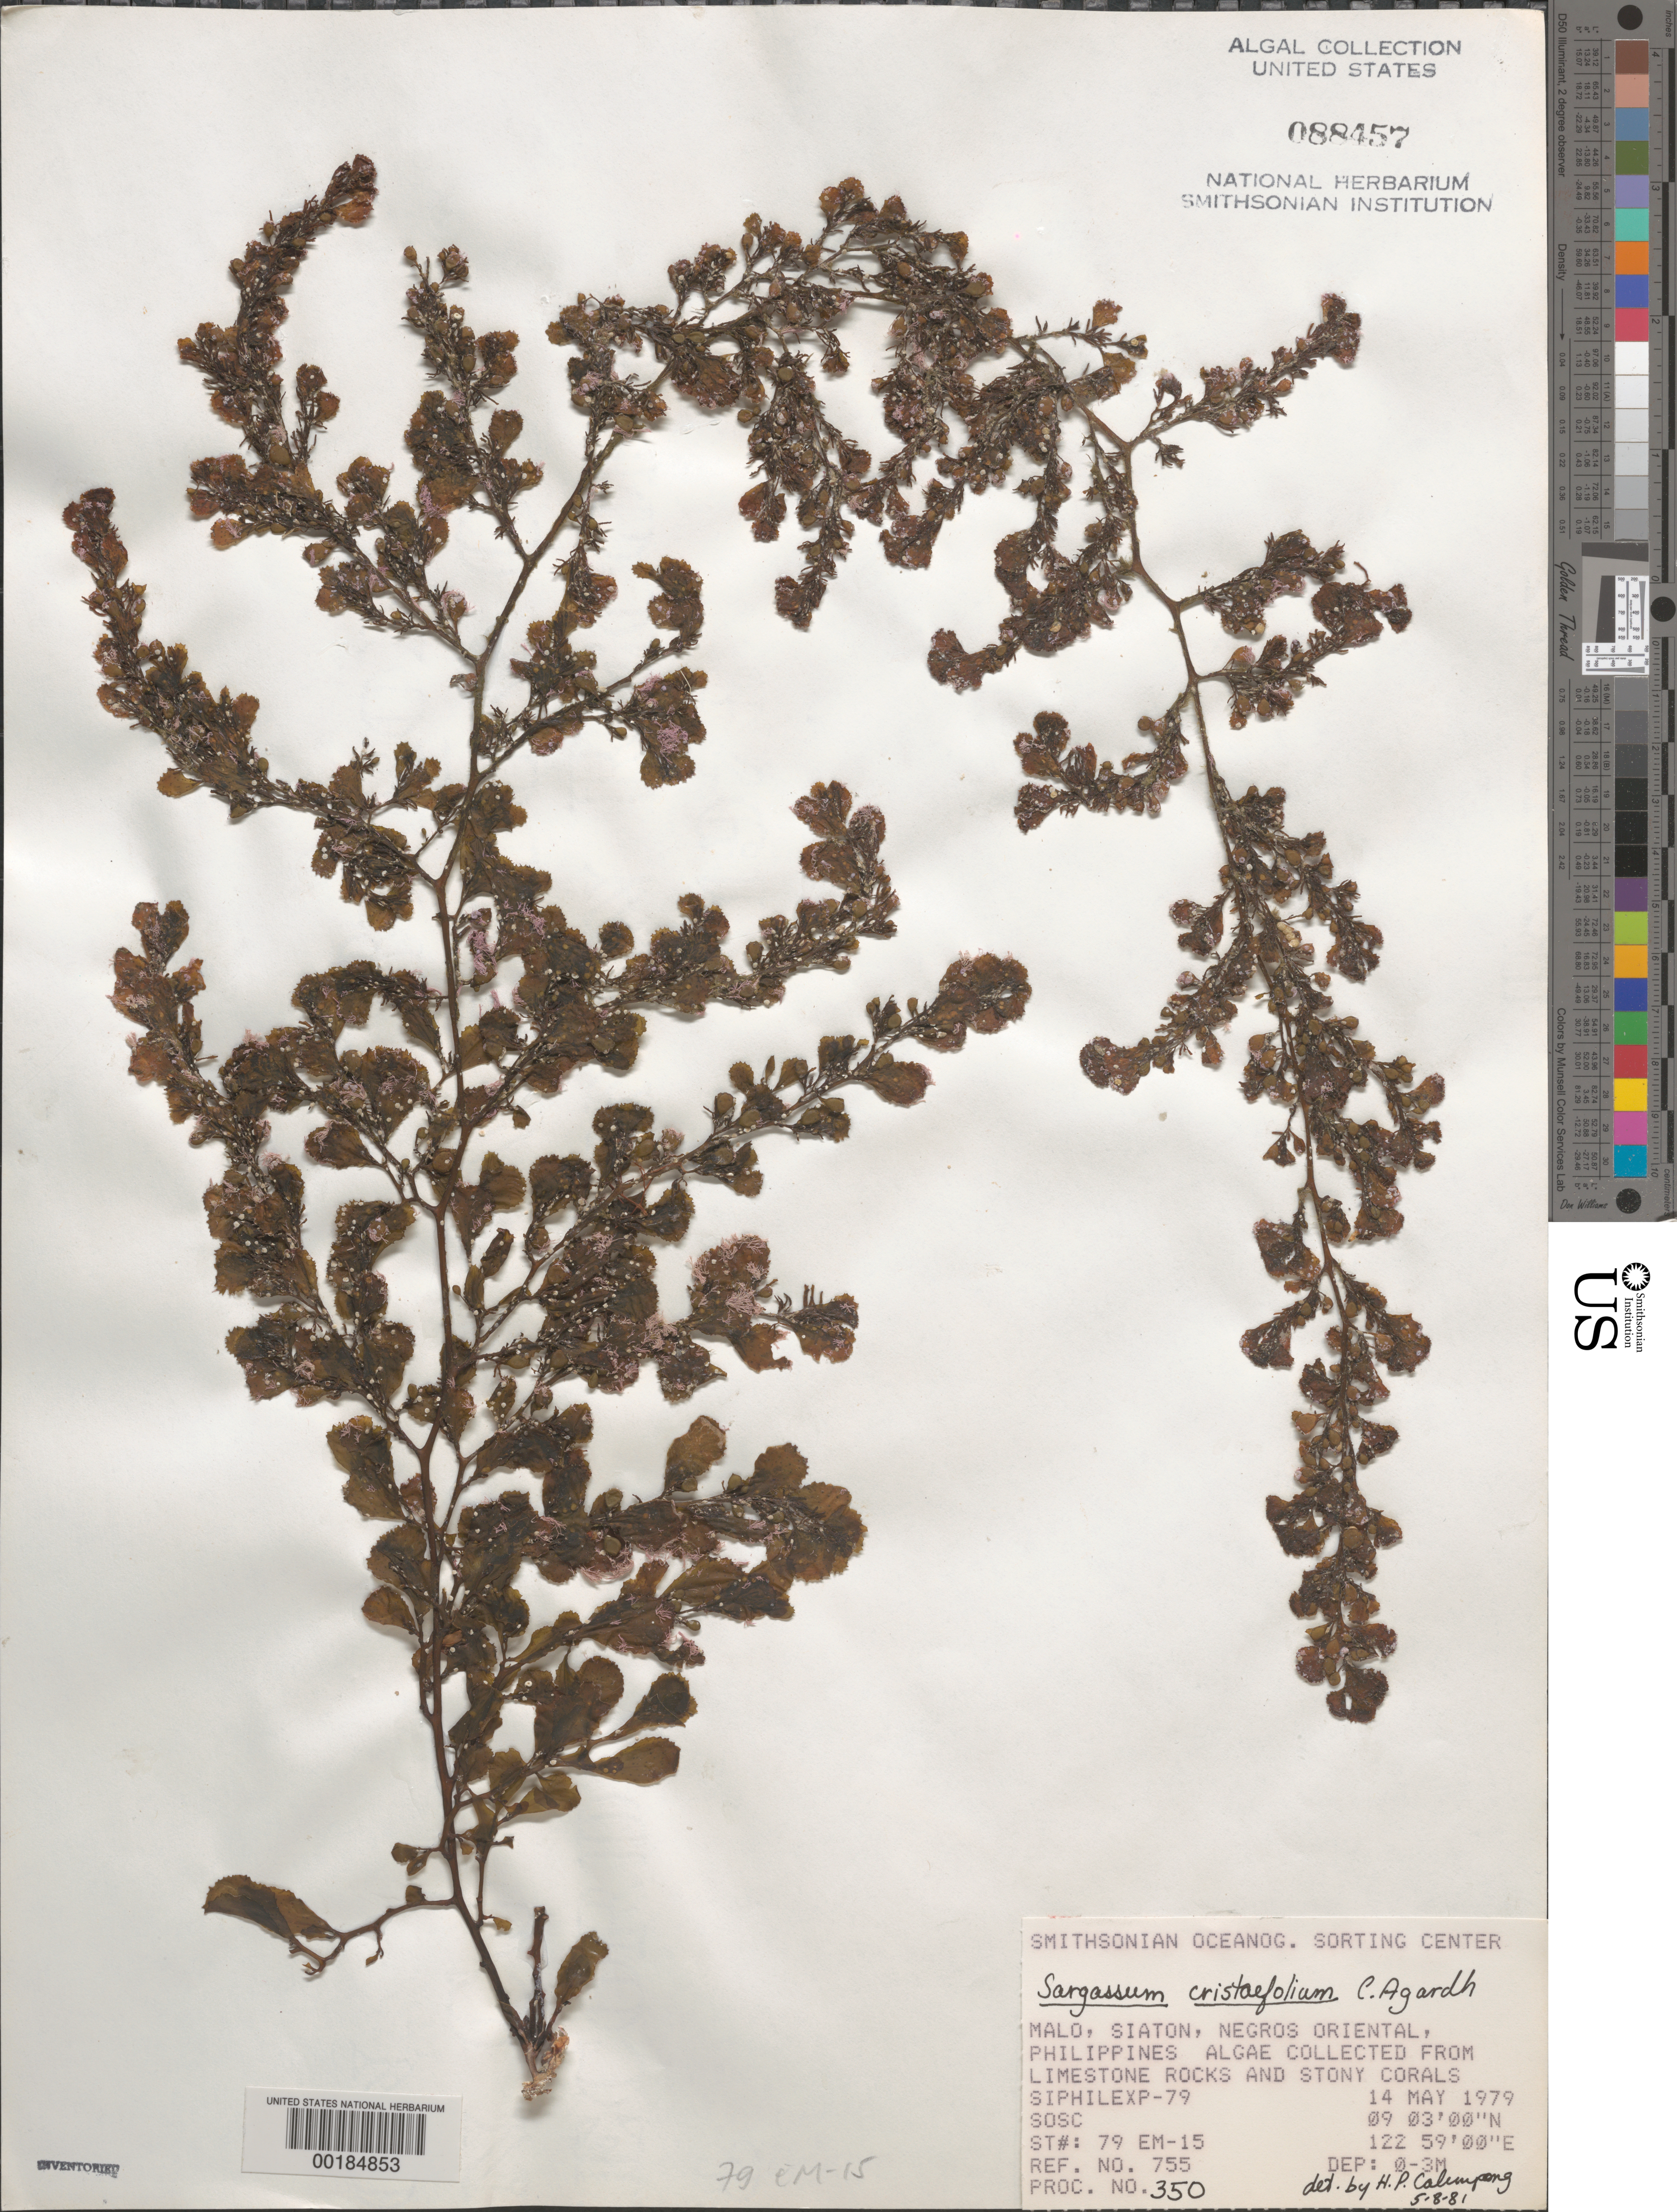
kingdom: Chromista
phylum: Ochrophyta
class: Phaeophyceae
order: Fucales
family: Sargassaceae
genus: Sargassum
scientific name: Sargassum ilicifolium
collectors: SOSC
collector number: Station 79 EM-15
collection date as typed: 14 May 1979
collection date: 1979-05-14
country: Philippines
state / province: Central Visayas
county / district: Negros Oriental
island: Negros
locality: Malo, Siaton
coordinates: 09 03'00"N, 122 59'00"E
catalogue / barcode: US 88457